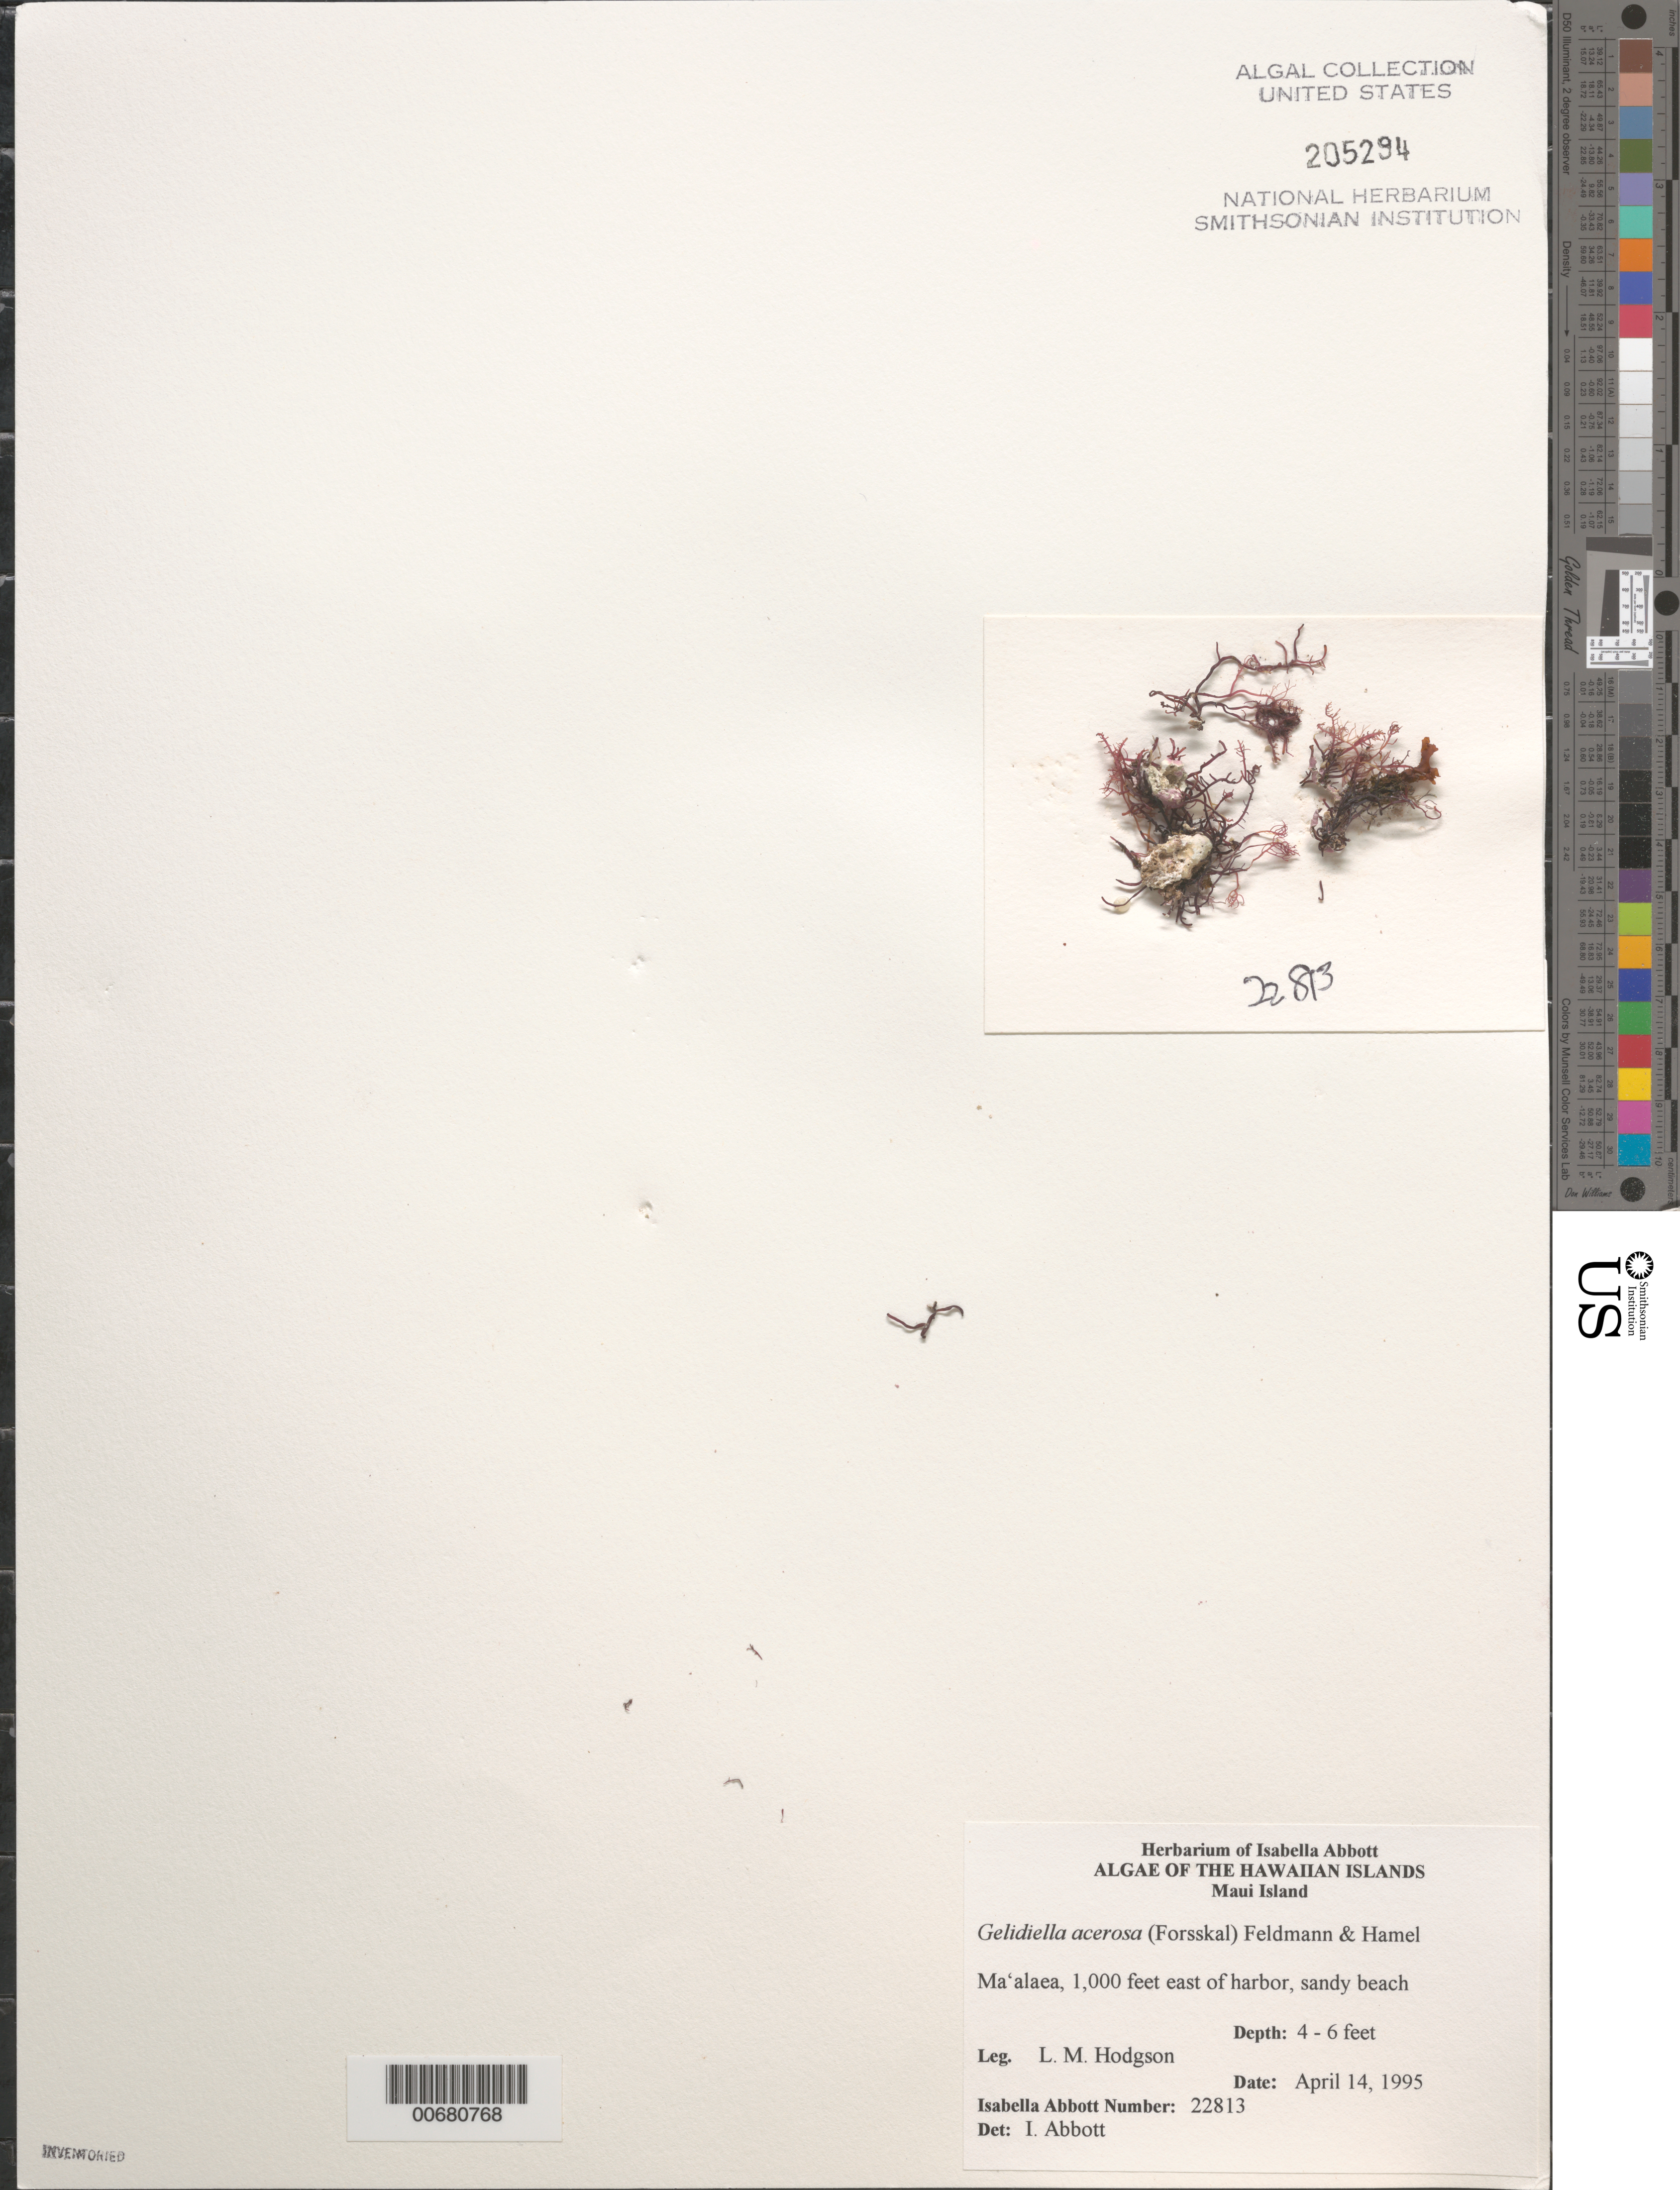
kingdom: Plantae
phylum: Rhodophyta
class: Florideophyceae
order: Gelidiales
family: Gelidiellaceae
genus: Gelidiella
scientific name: Gelidiella acerosa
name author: (Forssk.) Feldmann & G. Hamel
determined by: Abbott, Isabella A.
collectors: L. M. Hodgson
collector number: IAA 22813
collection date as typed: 14 Apr 1995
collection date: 1995-04-14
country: United States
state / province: Hawaii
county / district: Maui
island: Maui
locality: Ma'alaea 1000 feet east of harbor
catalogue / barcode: US 205294